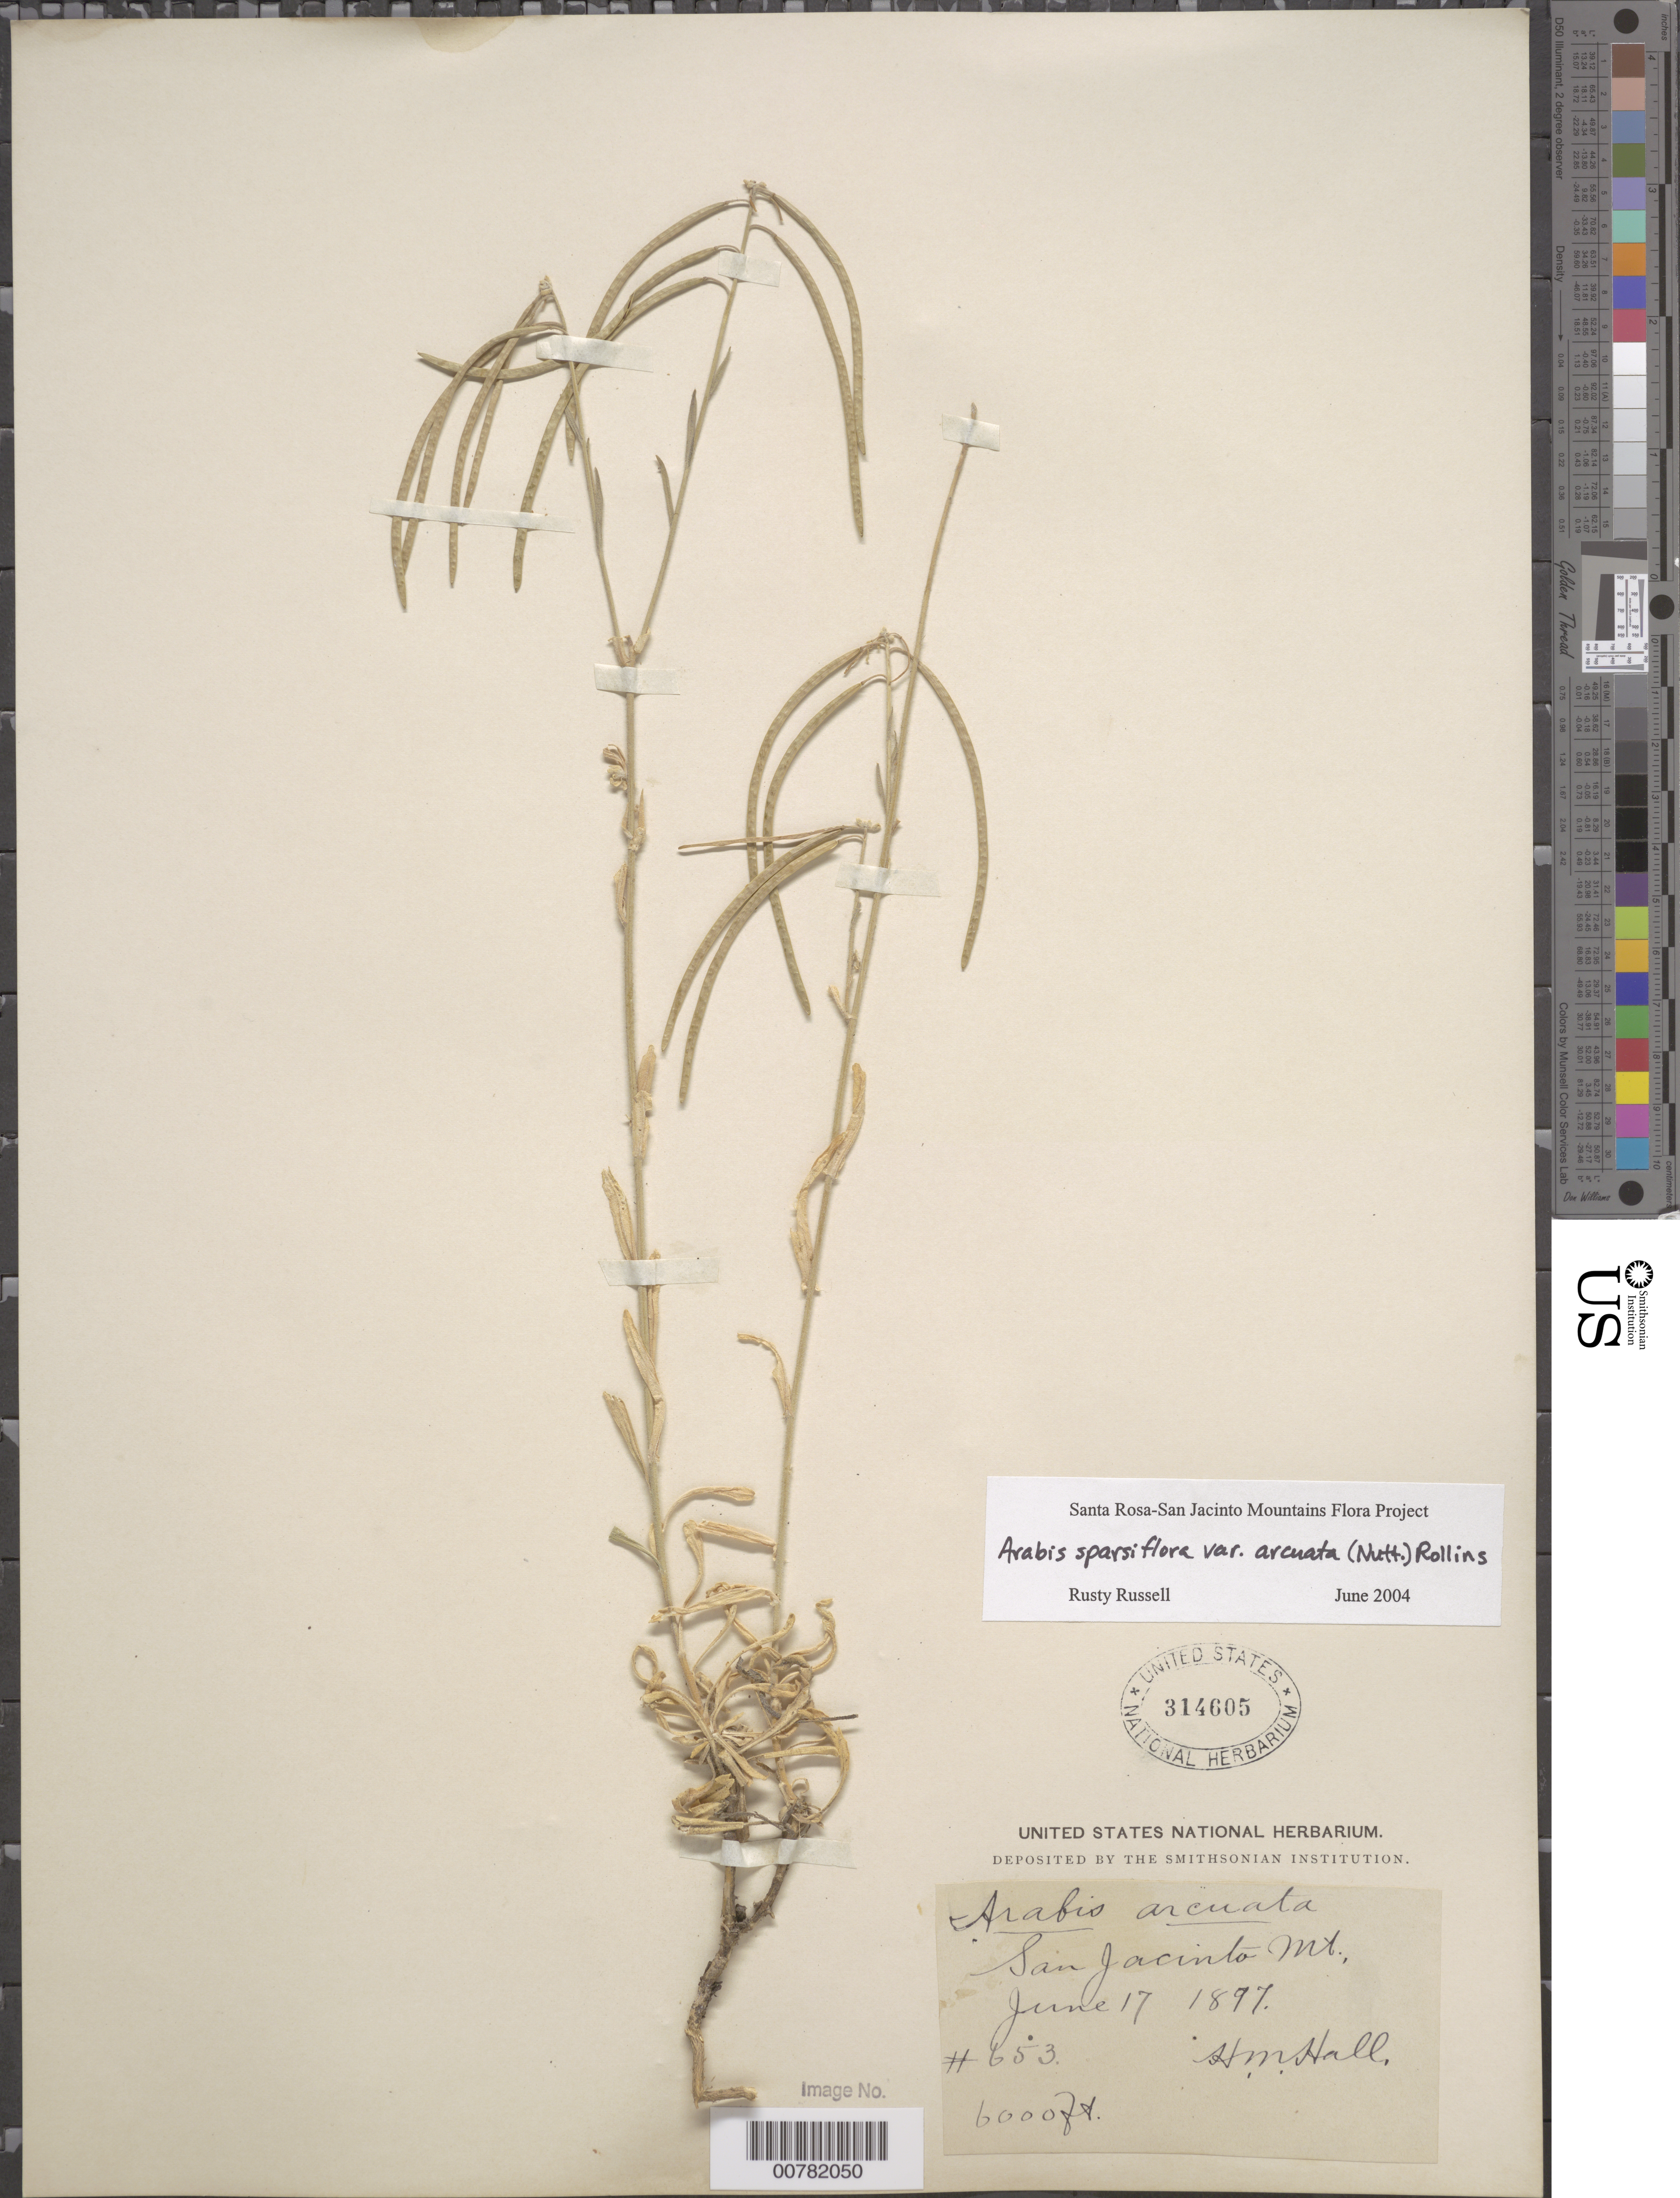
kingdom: Plantae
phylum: Tracheophyta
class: Magnoliopsida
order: Brassicales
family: Brassicaceae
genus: Arabis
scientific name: Arabis sparsiflora var. arcuata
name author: (Nutt.) Rollins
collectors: H. M. Hall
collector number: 653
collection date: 1897-06-17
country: United States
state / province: California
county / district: Riverside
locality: San Jacinto Mt.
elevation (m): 1829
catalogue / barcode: US 314605